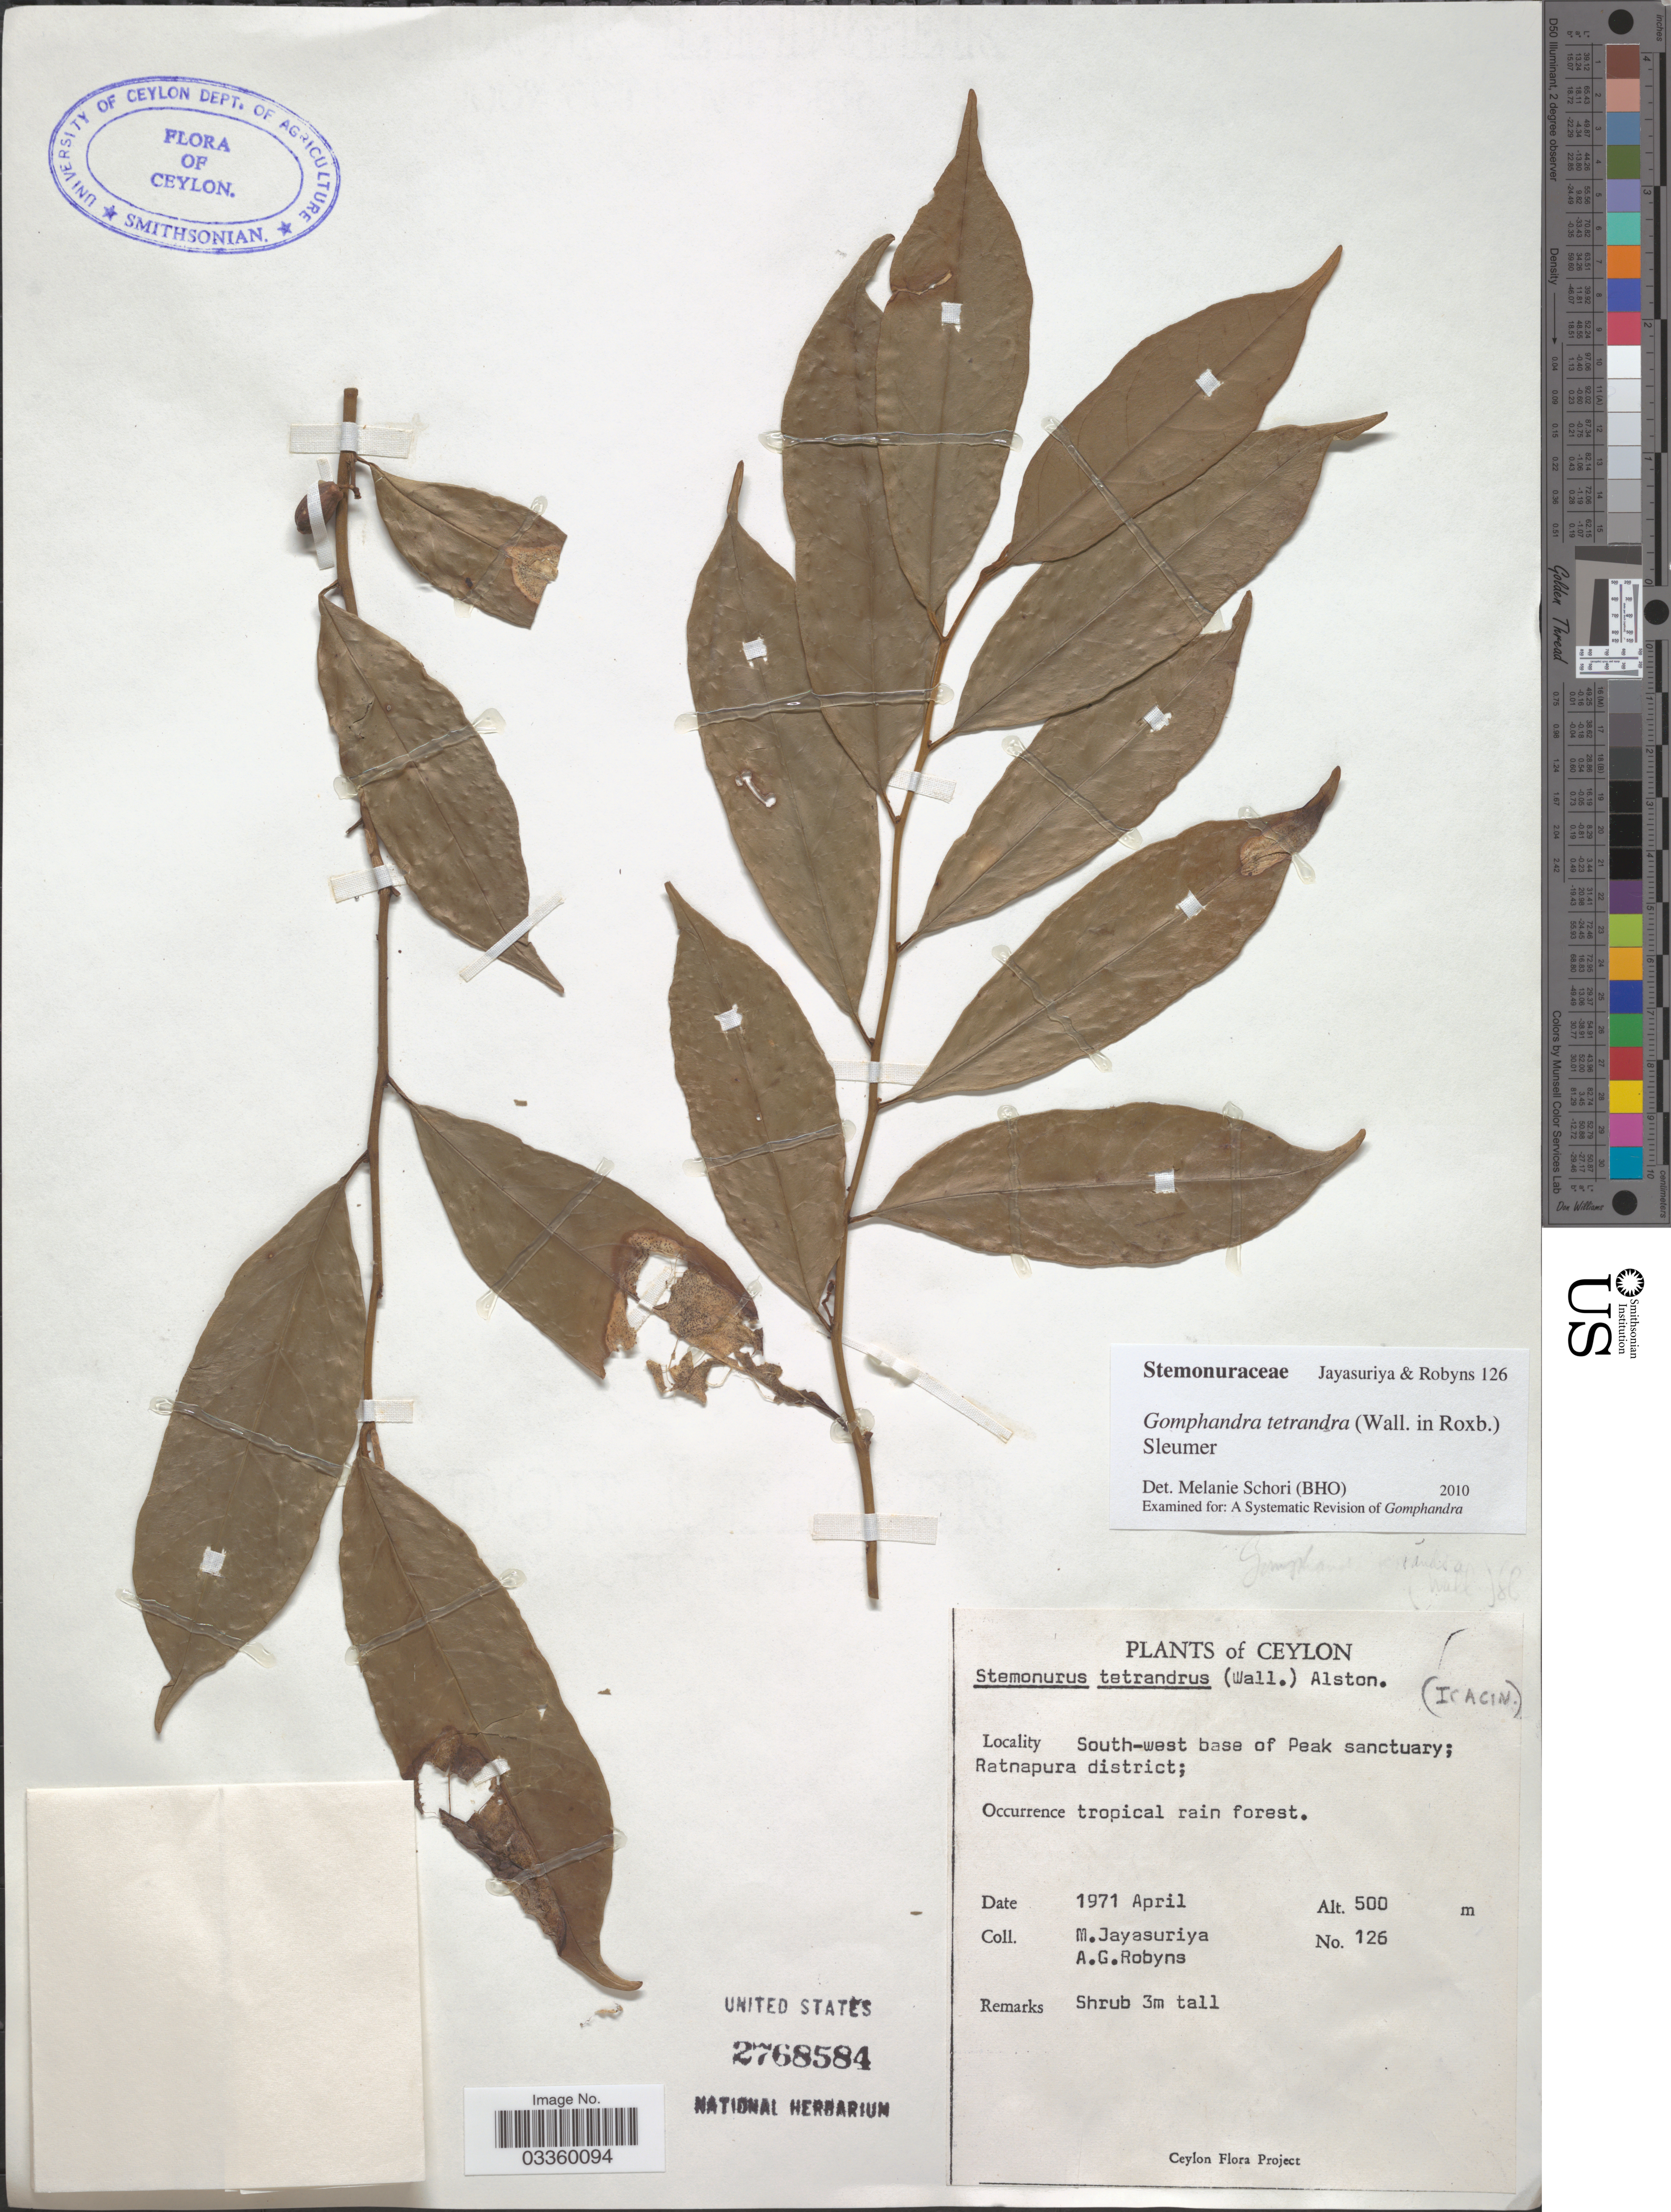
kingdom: Plantae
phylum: Tracheophyta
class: Magnoliopsida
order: Cardiopteridales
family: Stemonuraceae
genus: Gomphandra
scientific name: Gomphandra tetrandra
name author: (Wall.) Sleumer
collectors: M. Jayasuriya & A. Robyns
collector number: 126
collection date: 1971-04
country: Sri Lanka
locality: Ceylon. South-west base of Peak sanctuary; Ratnapura district.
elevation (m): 500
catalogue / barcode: US 2768584